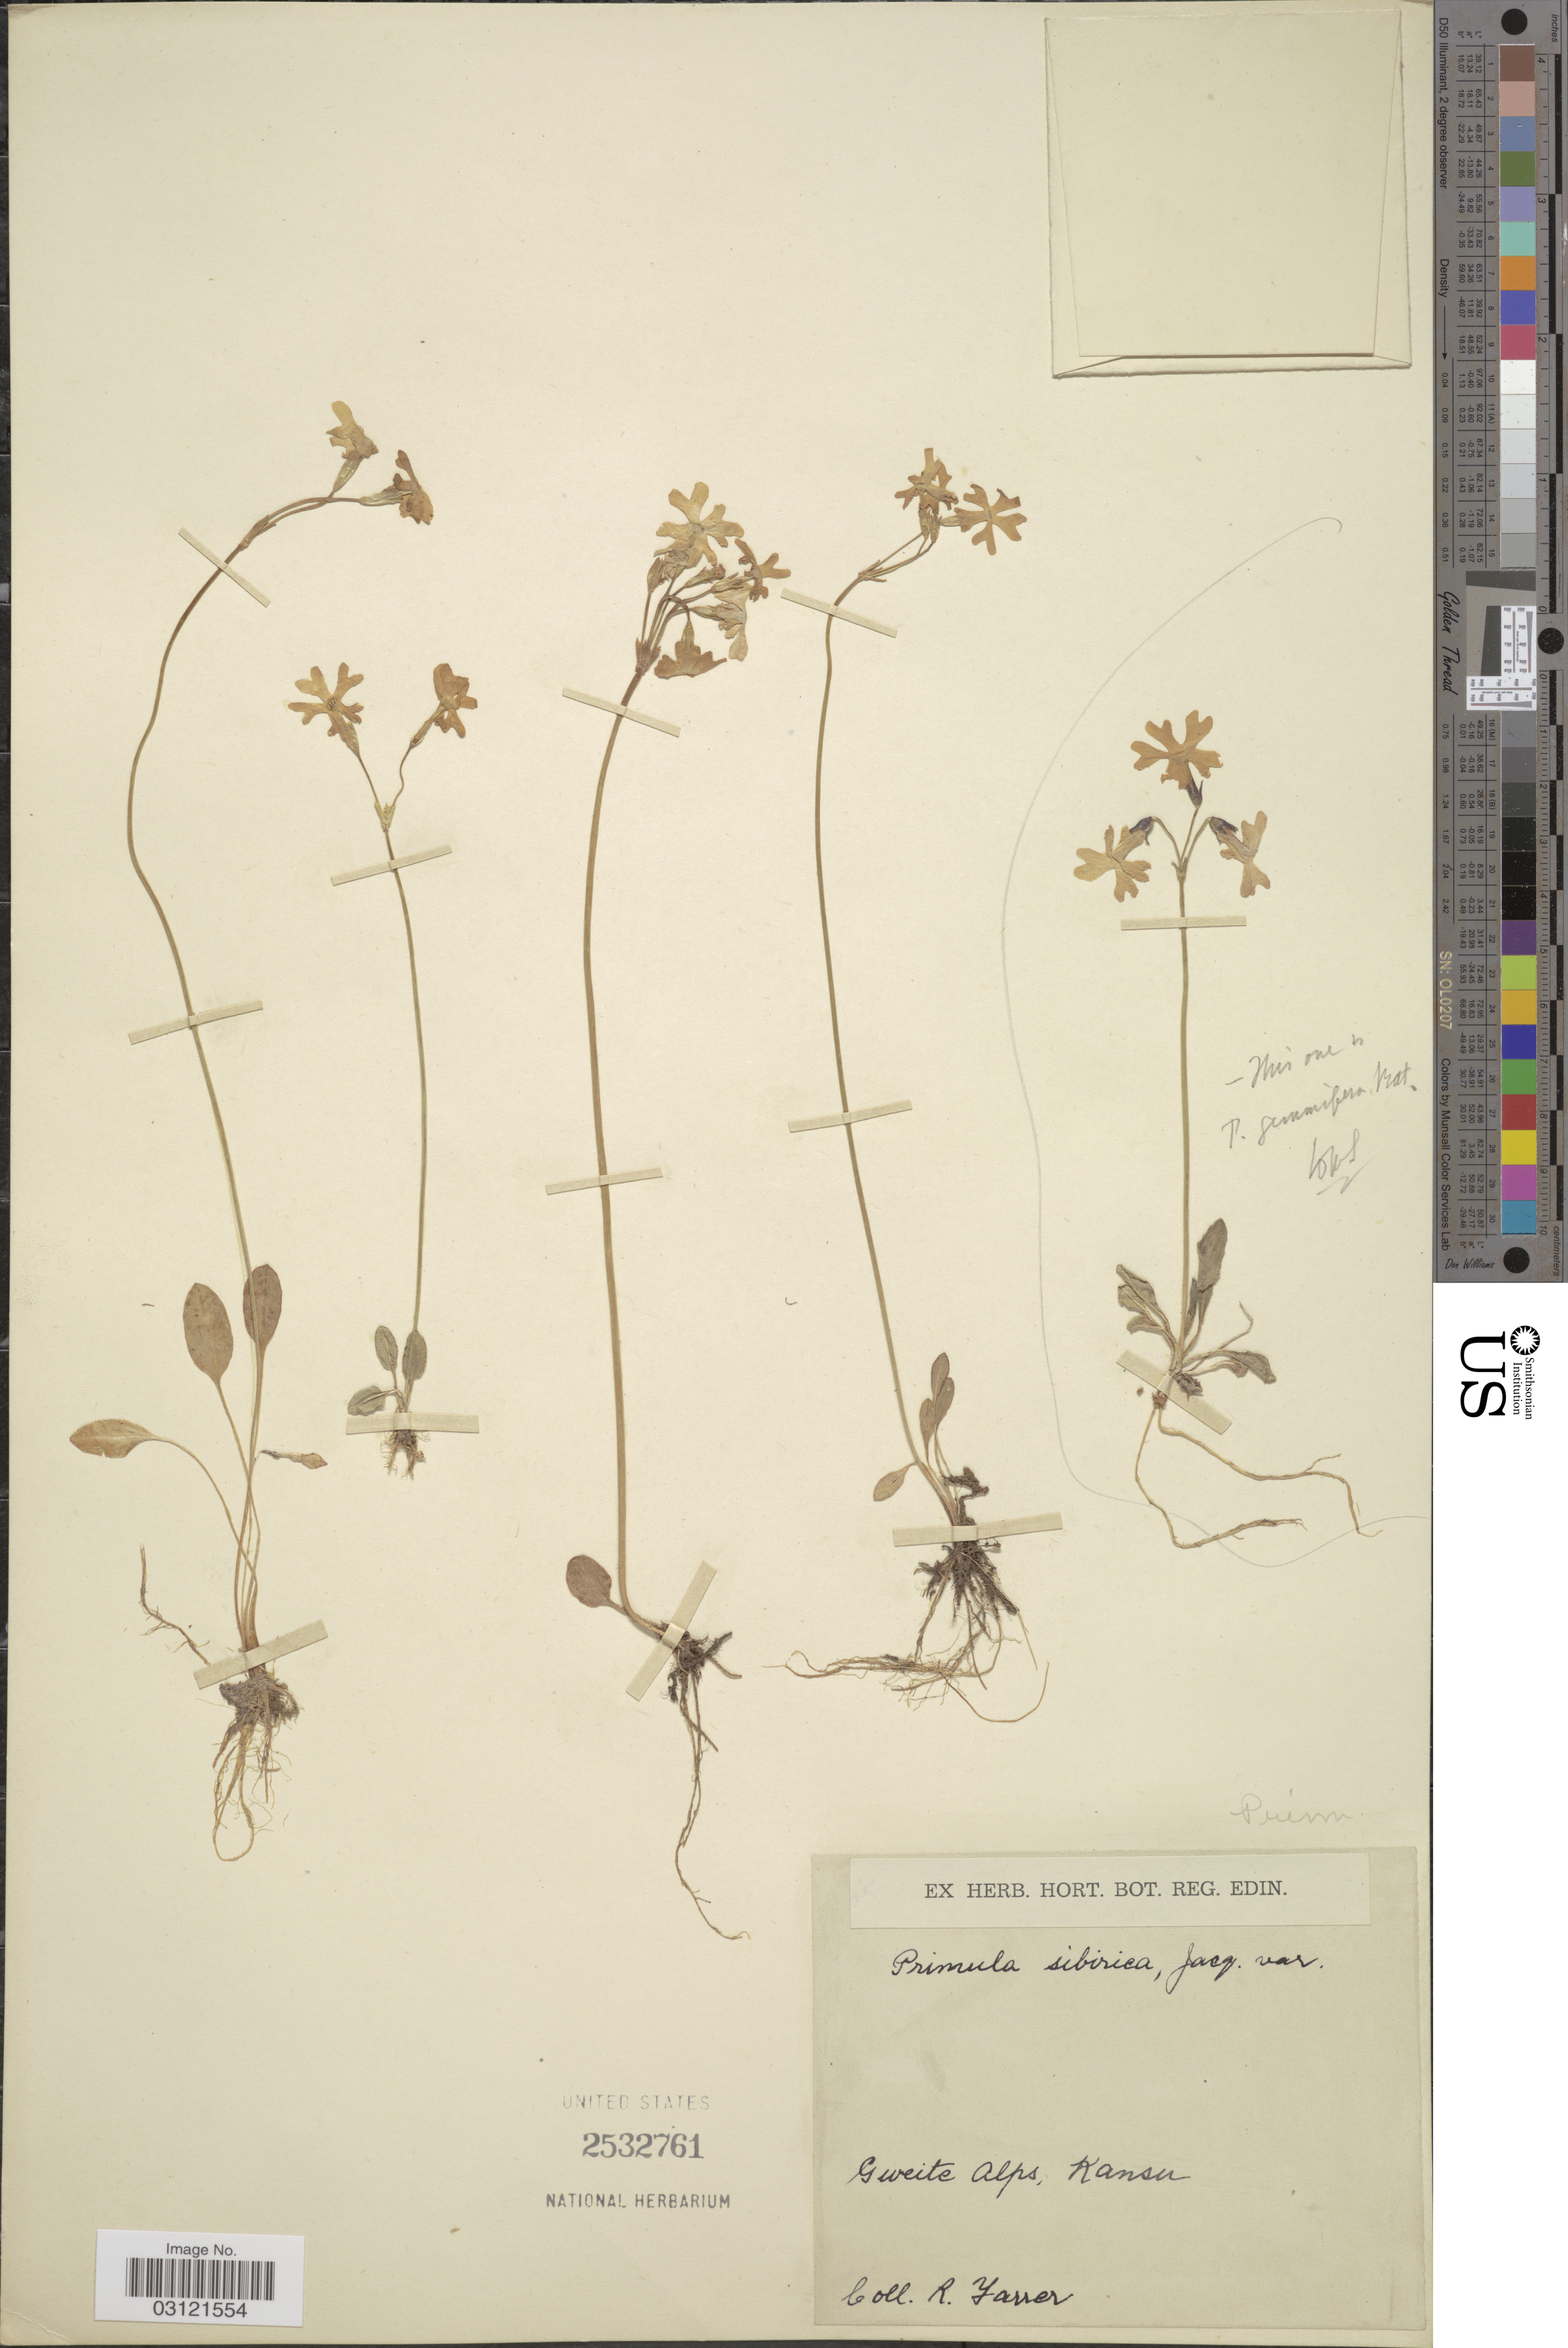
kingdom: Plantae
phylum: Tracheophyta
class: Magnoliopsida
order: Ericales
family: Primulaceae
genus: Primula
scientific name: Primula nutans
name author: Georgi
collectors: R. Yasser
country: China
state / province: Gansu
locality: Gweite Alps, Kansu.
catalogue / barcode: US 2532761